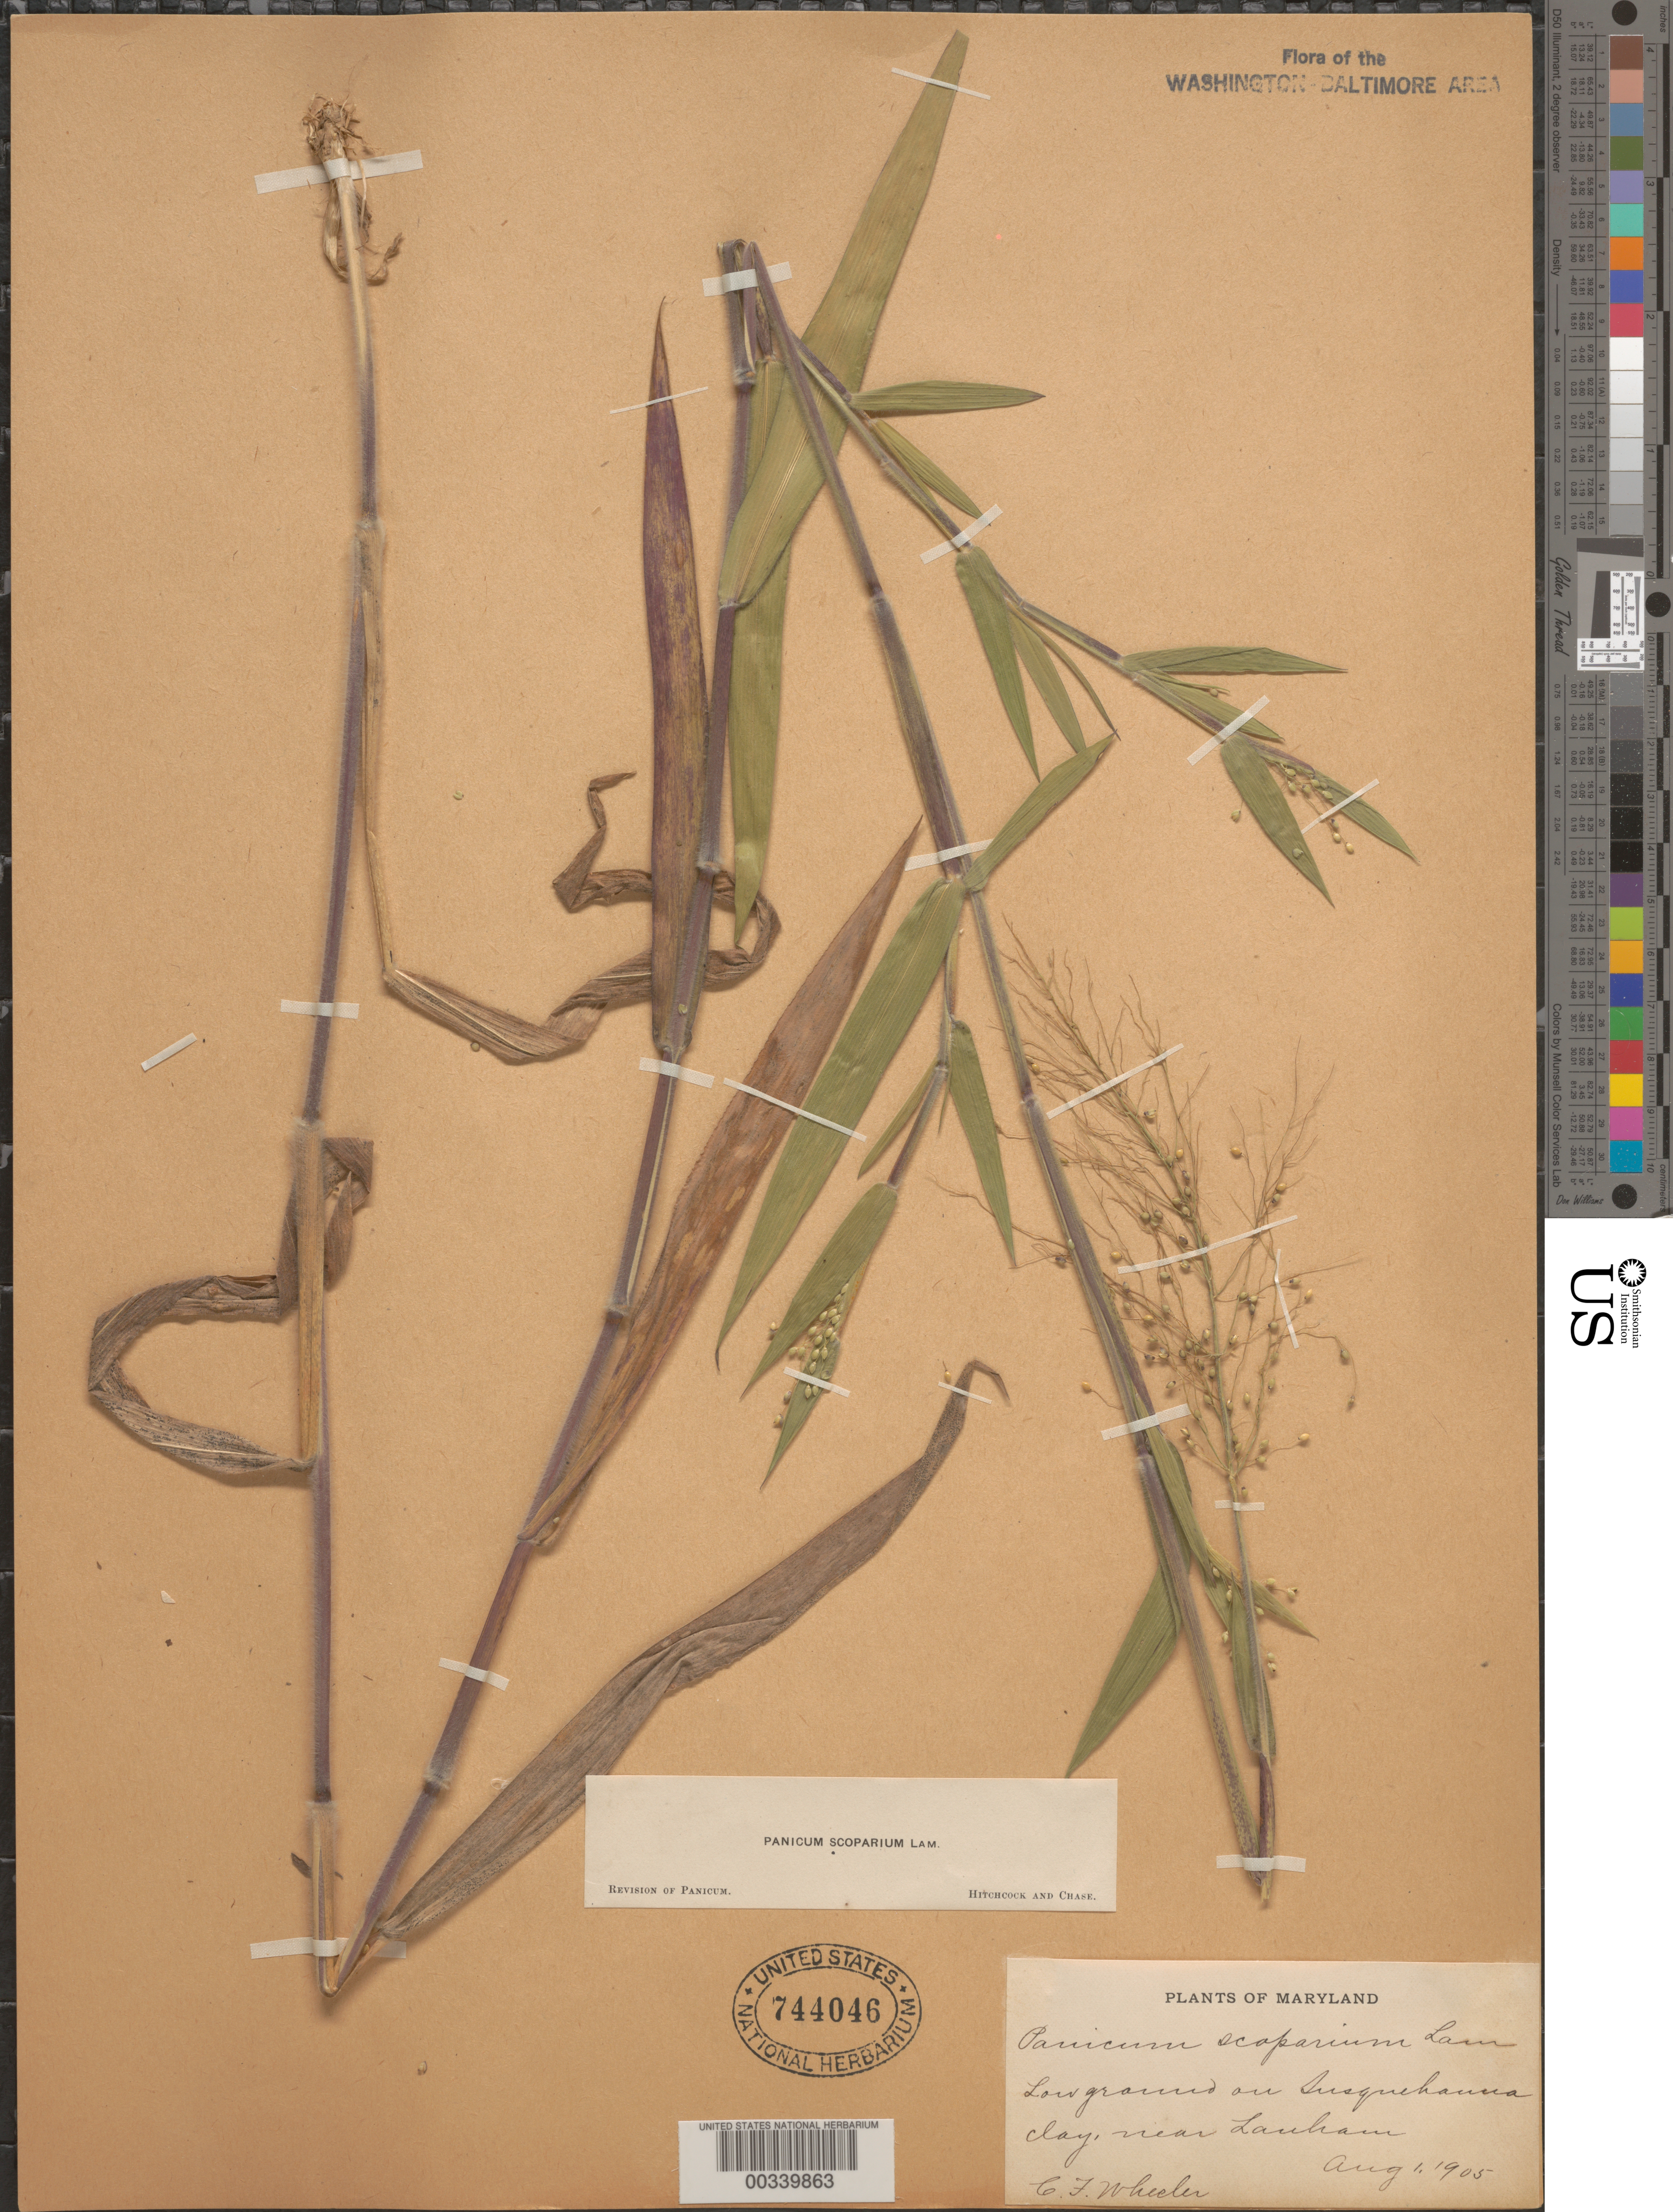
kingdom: Plantae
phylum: Tracheophyta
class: Liliopsida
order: Poales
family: Poaceae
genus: Dichanthelium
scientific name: Dichanthelium scoparium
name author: (Lam.) Gould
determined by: Hitchcock, A. S.; Chase, [M.] A.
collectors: C. Wheeler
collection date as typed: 01 Aug 1905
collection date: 1905-08-01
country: United States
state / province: Maryland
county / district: Prince George's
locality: Near Lanham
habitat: Low ground on susquehanna clay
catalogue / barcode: US 744046